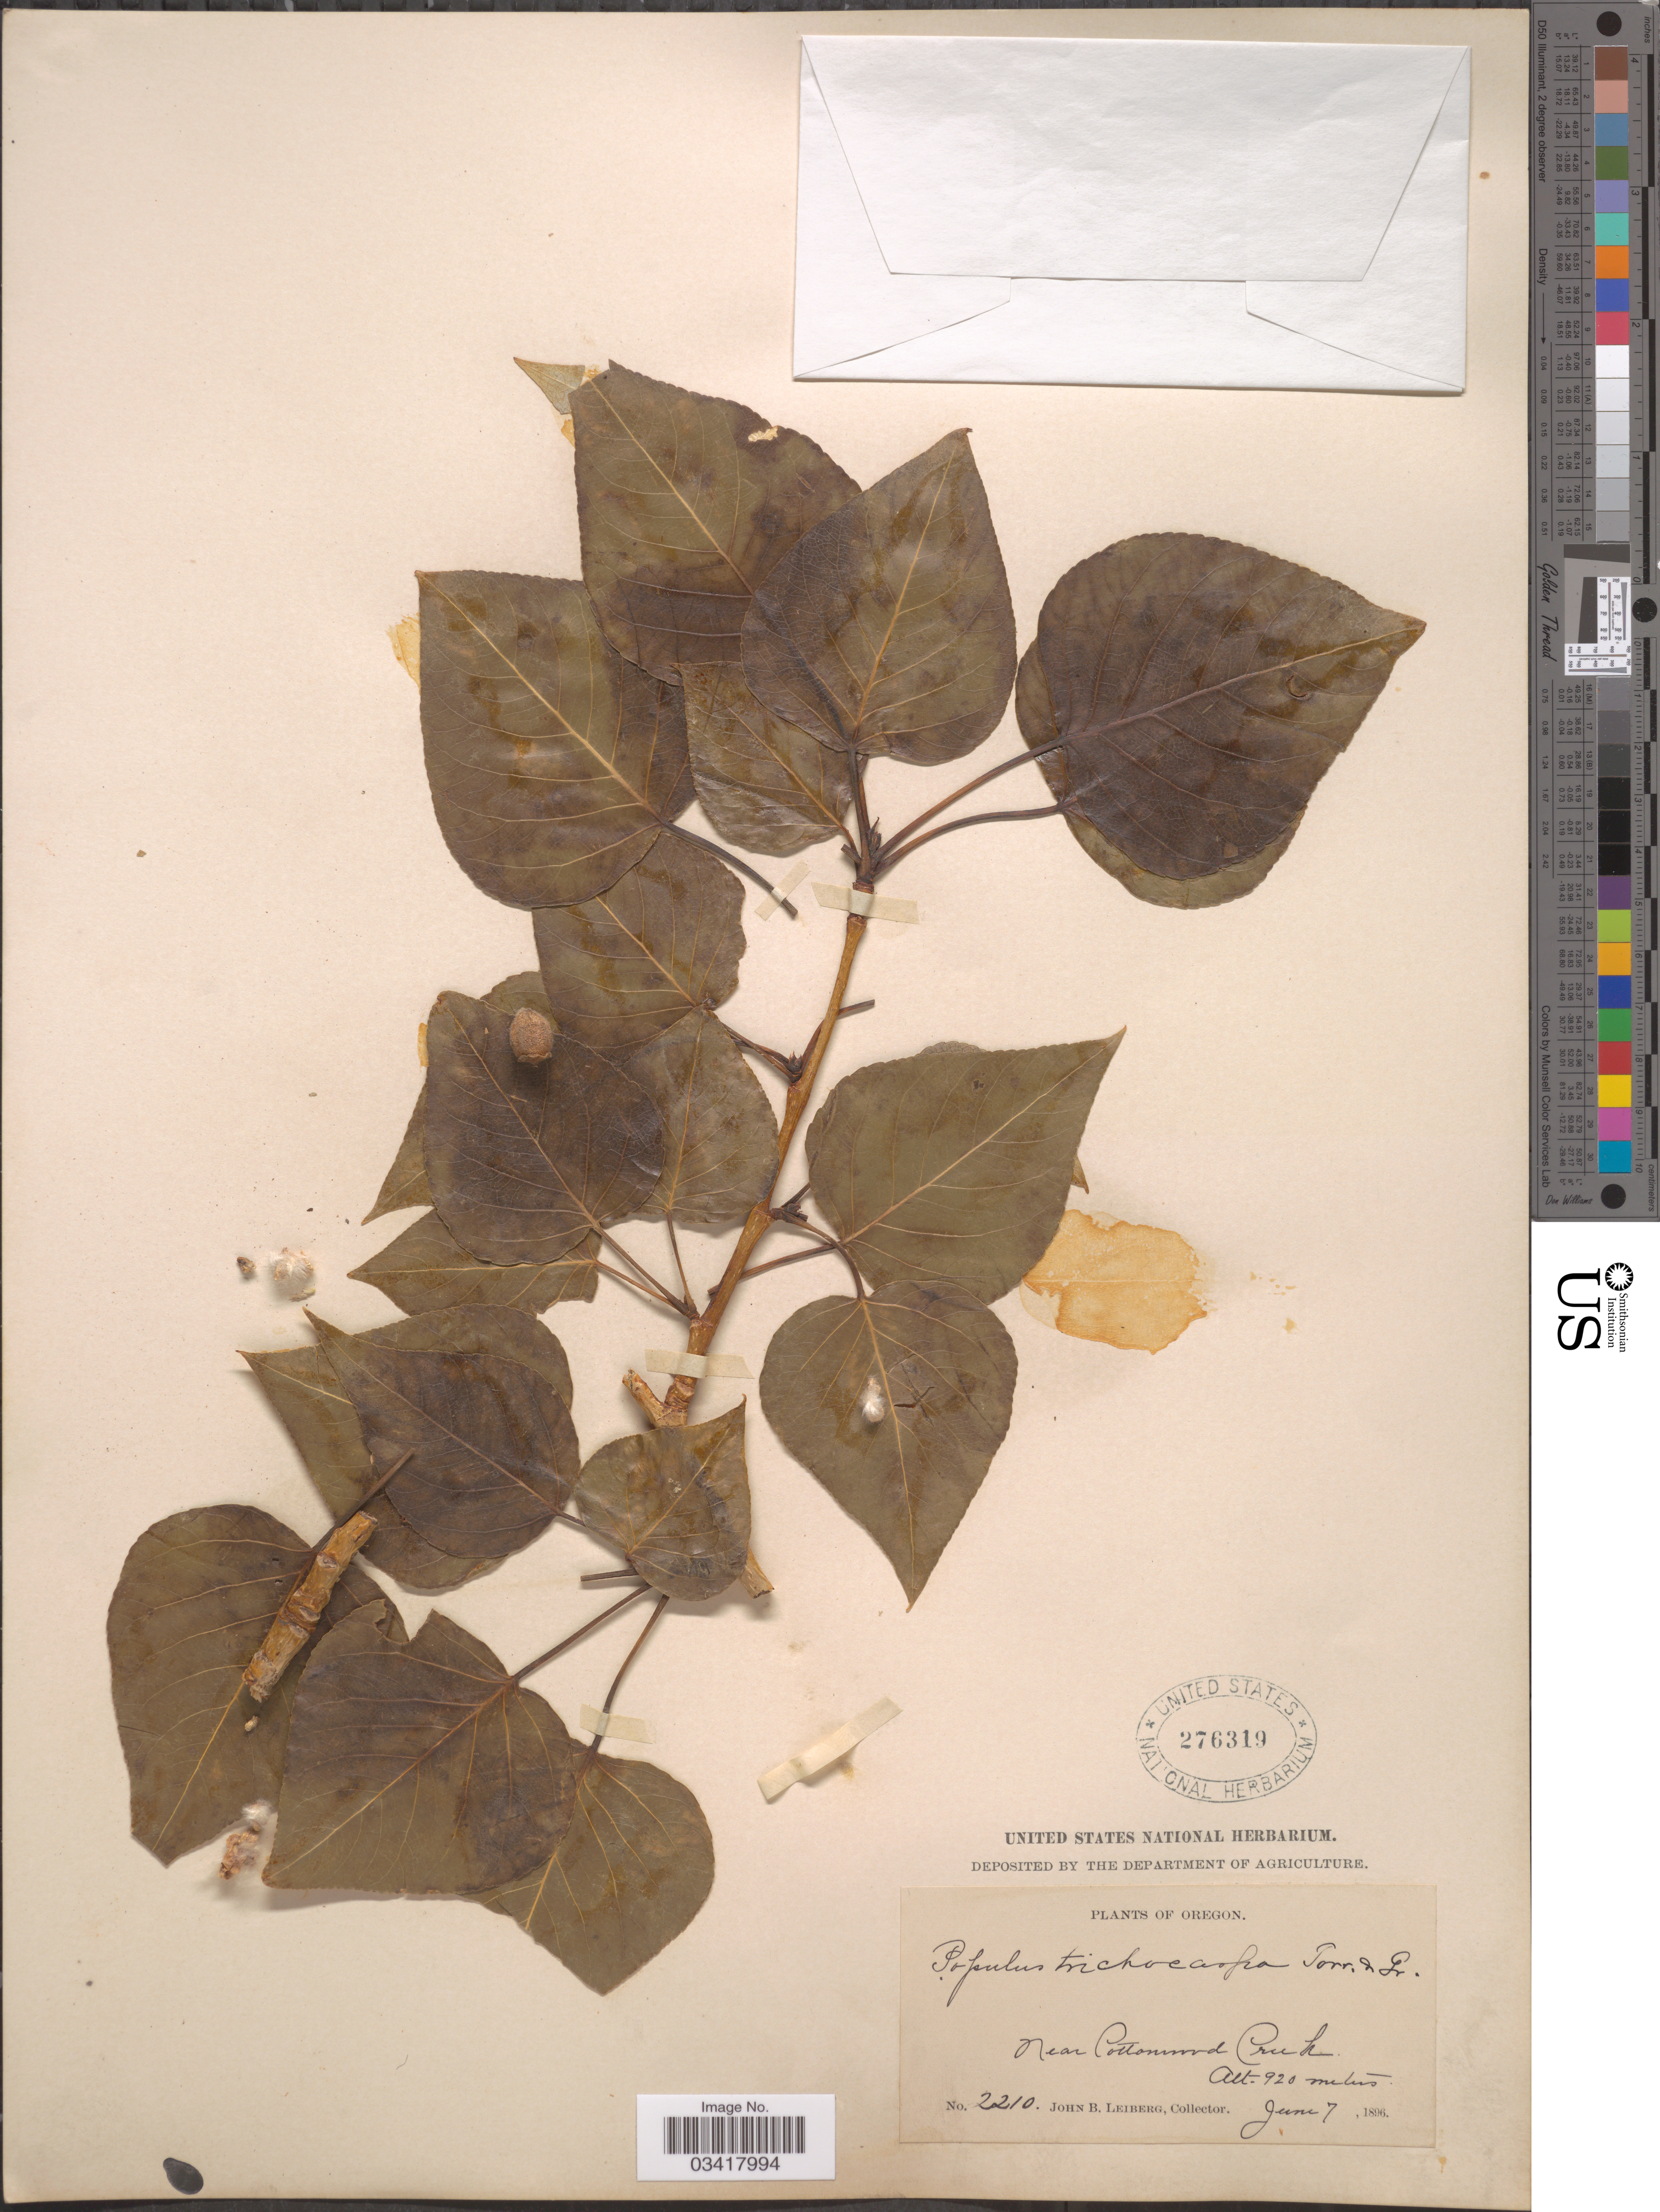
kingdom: Plantae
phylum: Tracheophyta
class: Magnoliopsida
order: Malpighiales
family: Salicaceae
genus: Populus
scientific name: Populus trichocarpa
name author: Torr. & A. Gray ex W. Hook.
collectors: J. B. Leiberg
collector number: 2210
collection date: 1896-06-07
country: United States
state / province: Oregon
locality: Near Cottonwood Creek.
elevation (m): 920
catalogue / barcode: US 276319